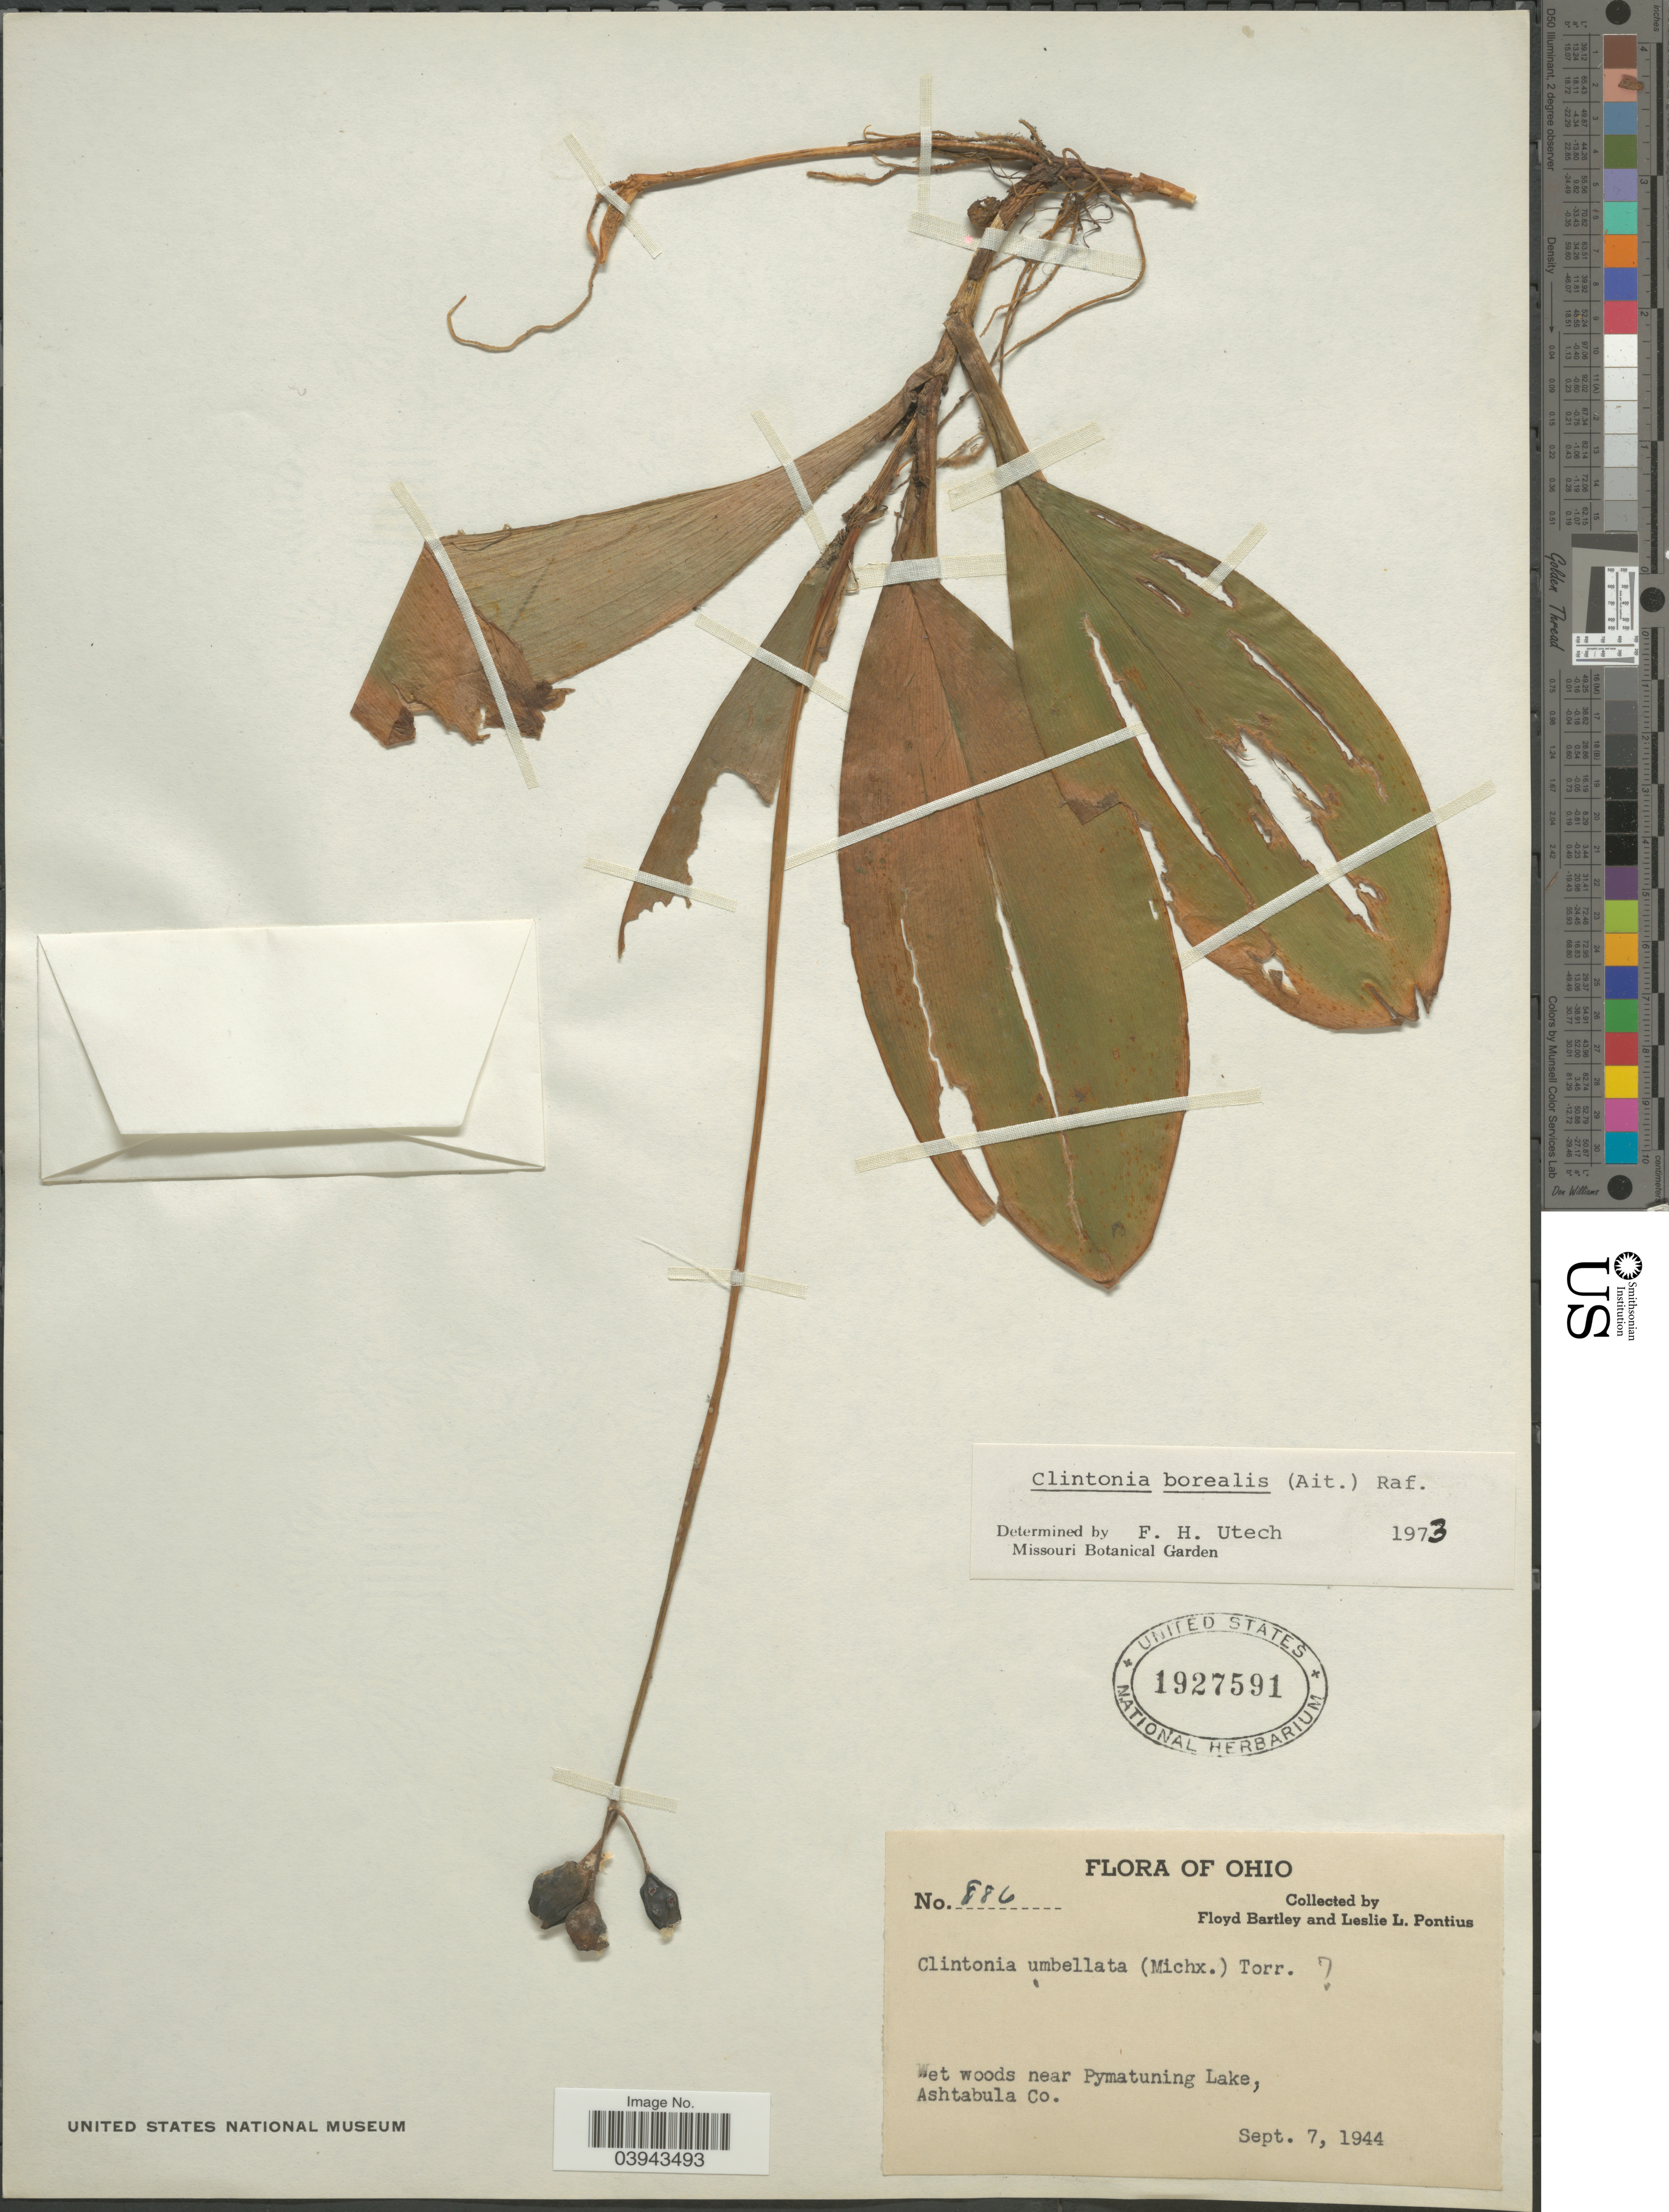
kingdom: Plantae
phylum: Tracheophyta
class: Liliopsida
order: Liliales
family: Liliaceae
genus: Clintonia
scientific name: Clintonia borealis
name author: (Aiton) Raf.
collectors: F. Bartley & L. Pontius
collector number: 886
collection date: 1944-09-07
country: United States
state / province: Ohio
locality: Wet woods near Pymatuning Lake, Ashtabula Co.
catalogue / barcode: US 1927591